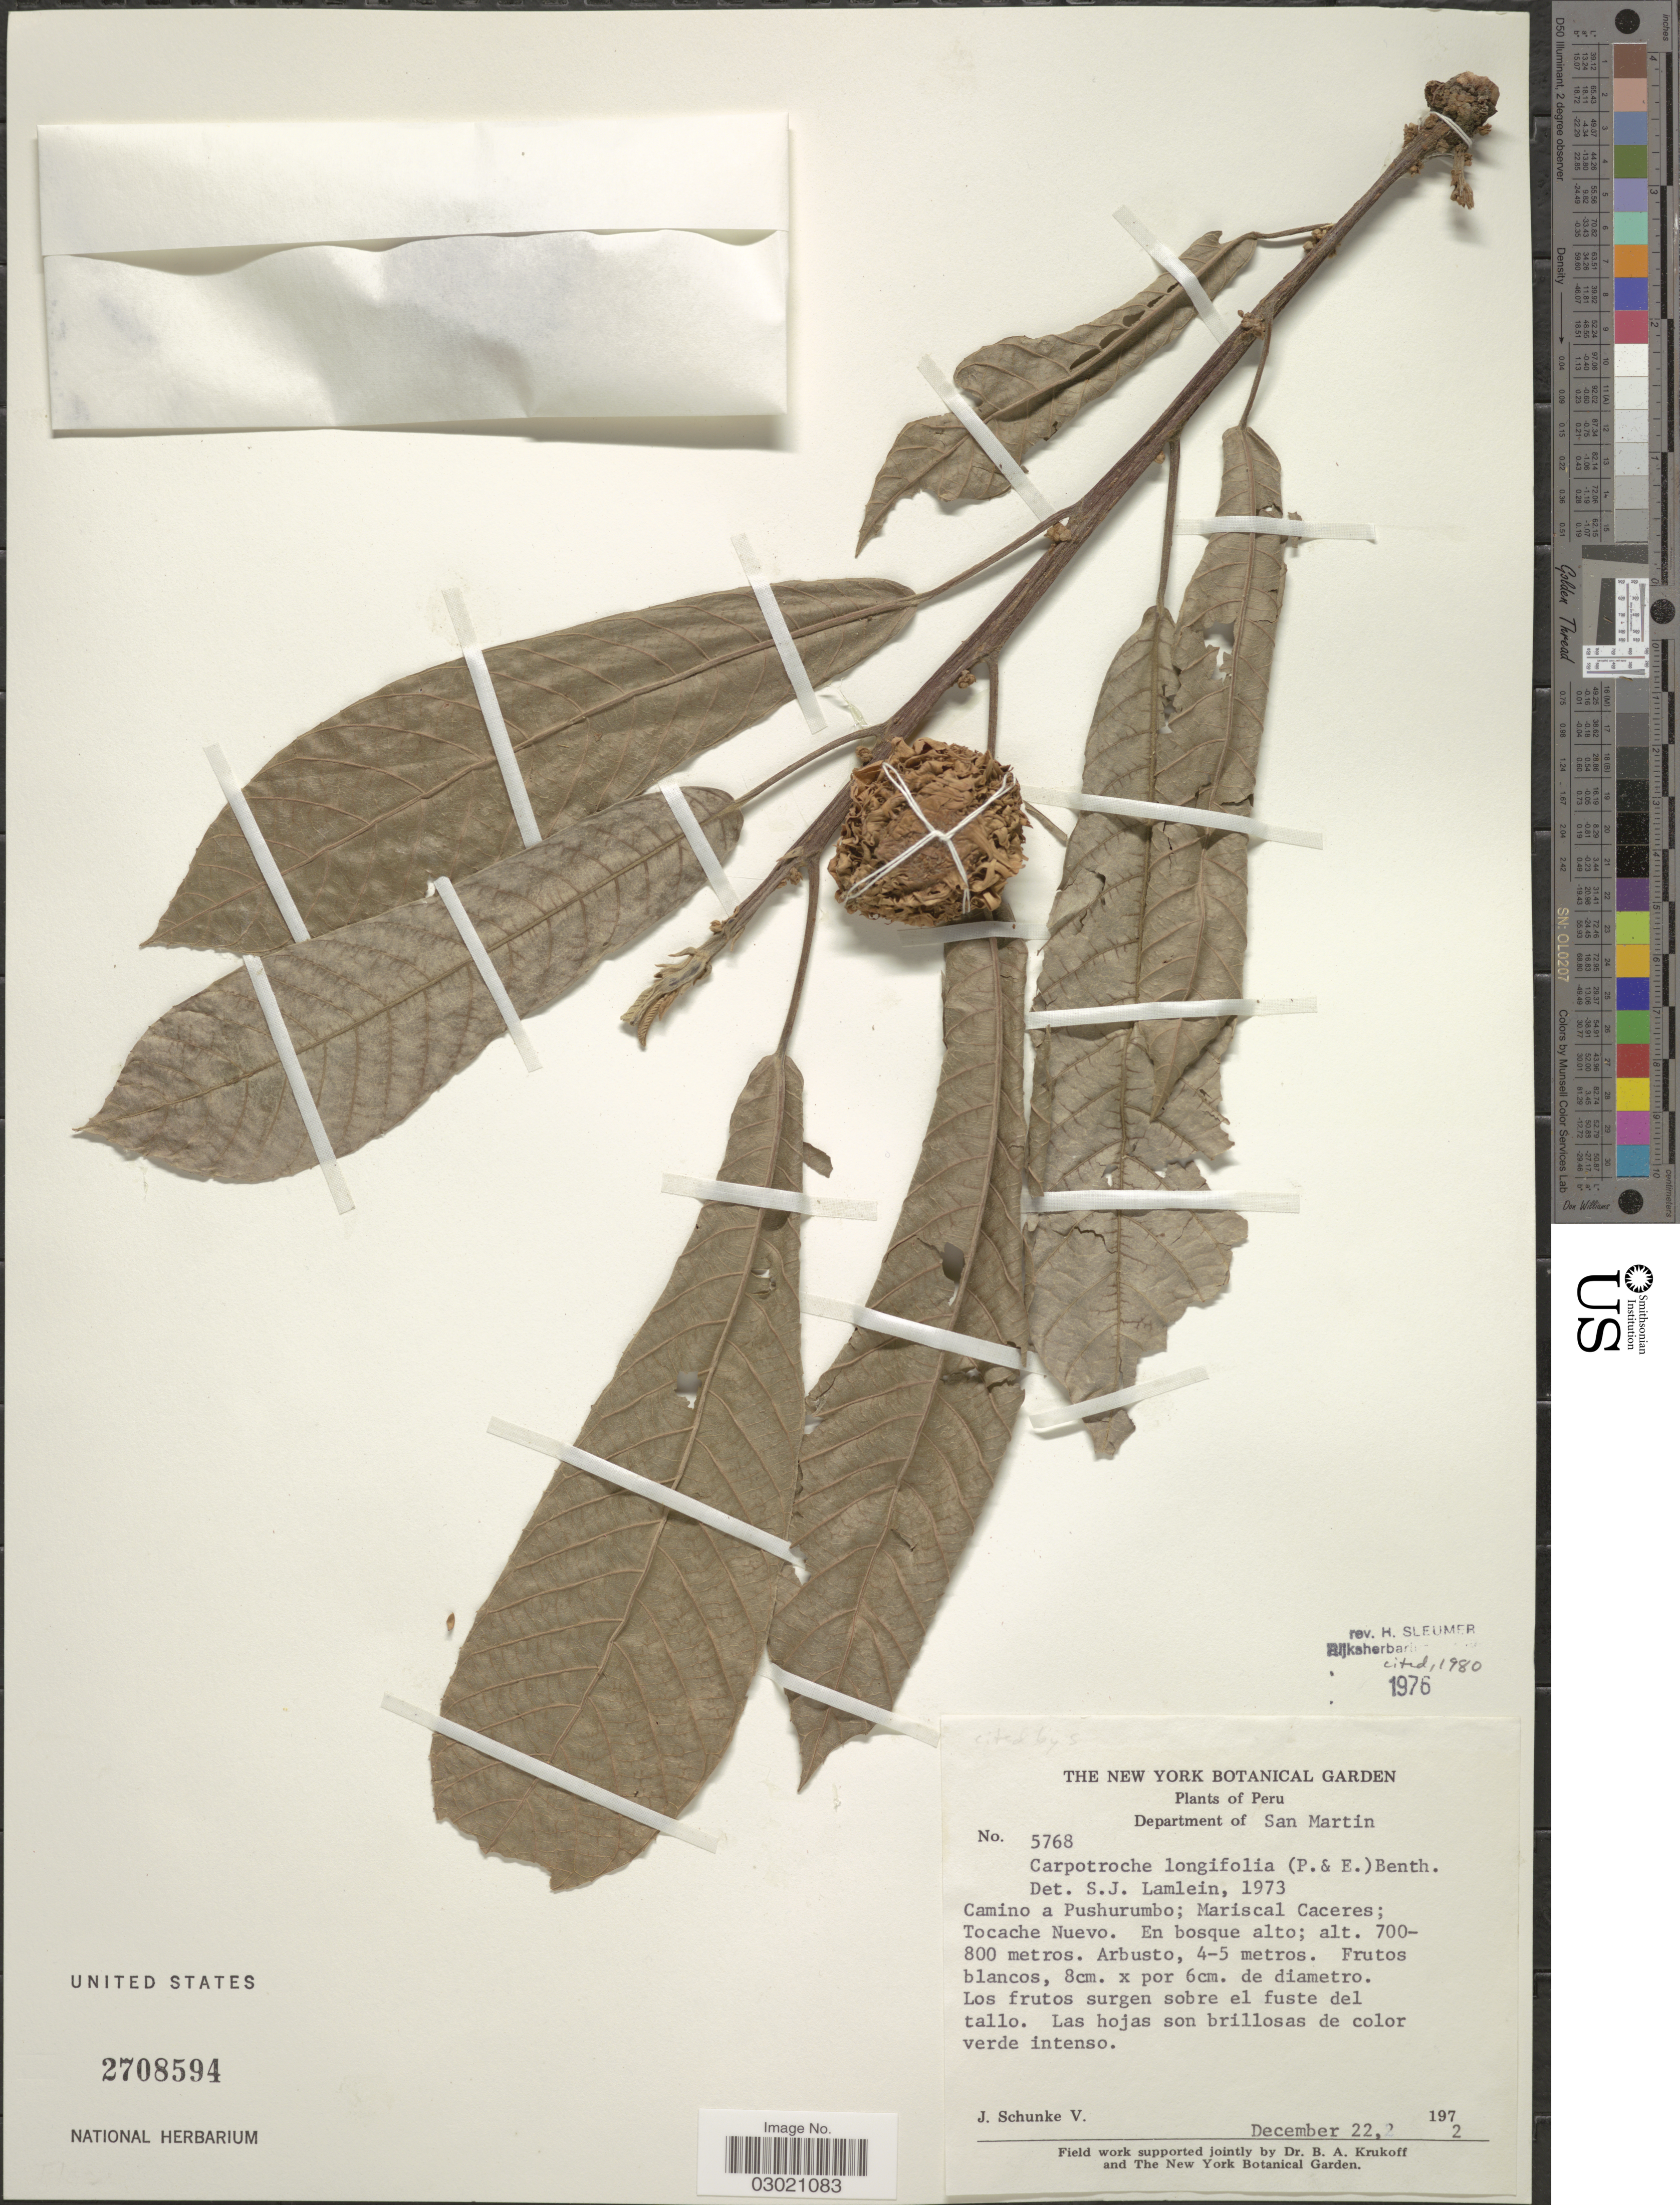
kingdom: Plantae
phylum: Tracheophyta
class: Magnoliopsida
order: Malpighiales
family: Achariaceae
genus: Carpotroche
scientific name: Carpotroche longifolia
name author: (Poepp.) Benth.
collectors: J. Schunke Vigo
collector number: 5768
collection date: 1972-12-22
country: Peru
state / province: San Martín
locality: Department of San Martin. Camino a Pushurumbo; Mariscal Caceres; Tocache Nuevo.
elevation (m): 700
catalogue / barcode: US 2708594